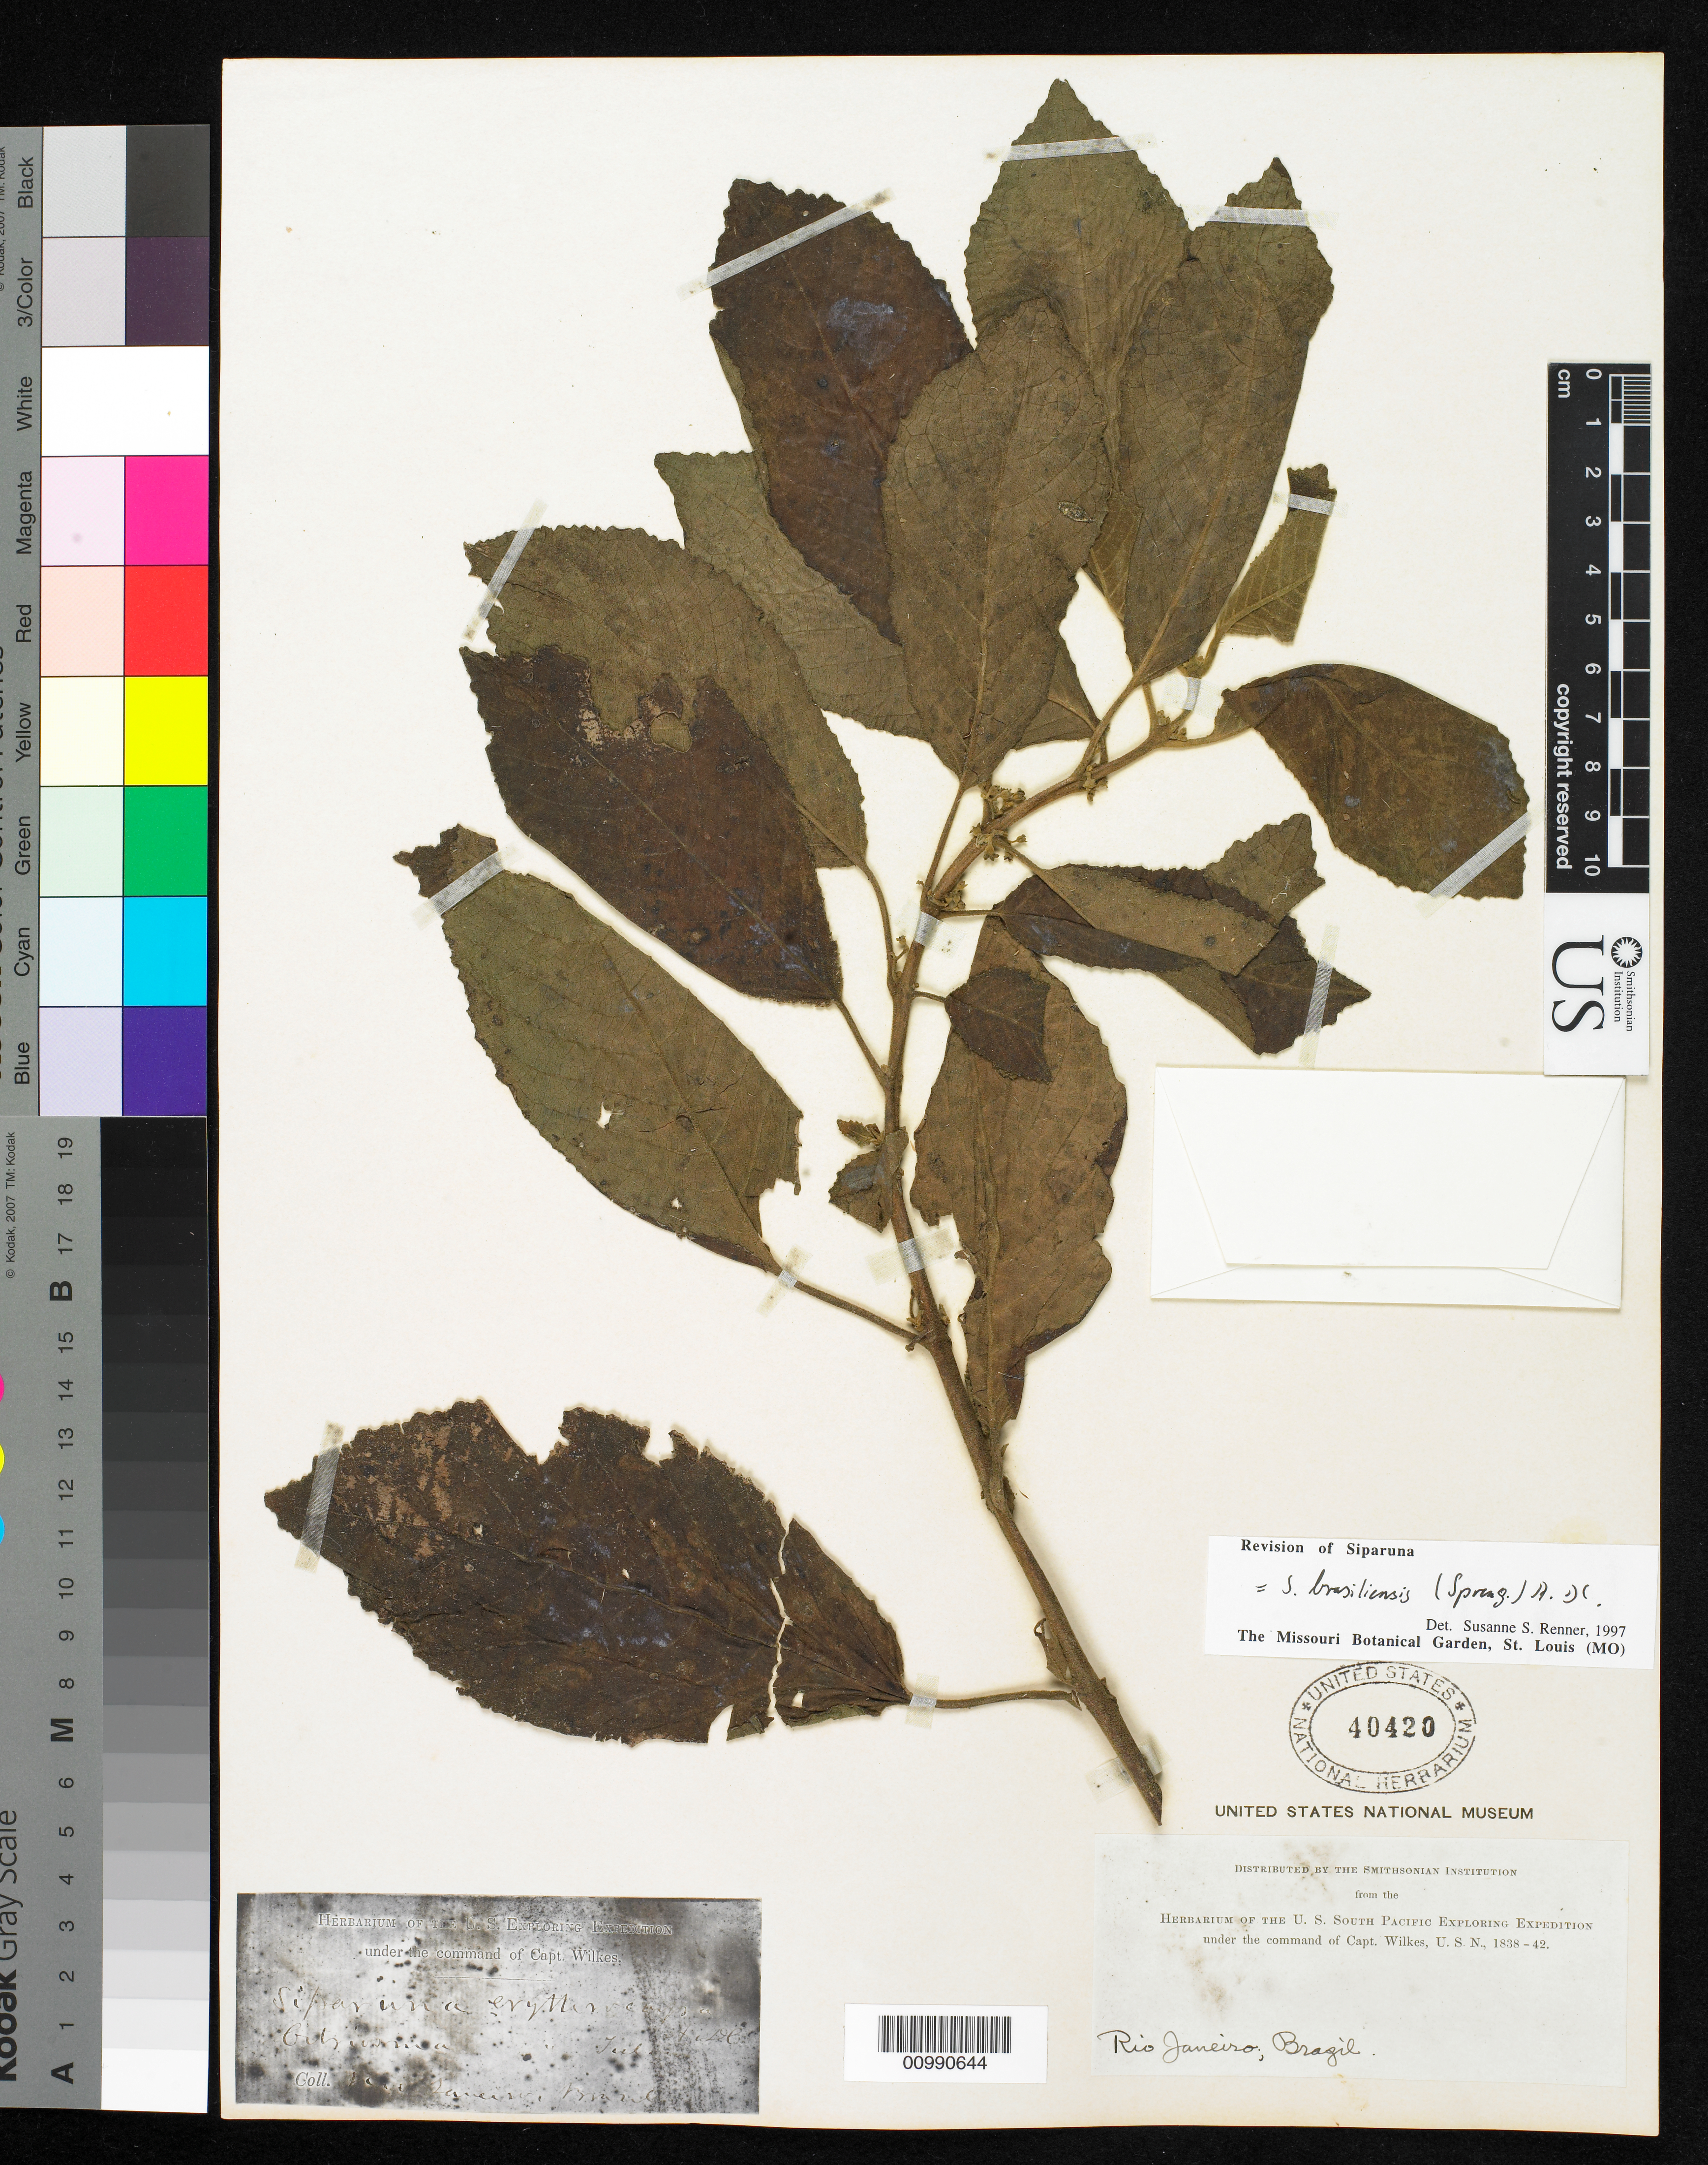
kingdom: Plantae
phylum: Tracheophyta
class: Magnoliopsida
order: Laurales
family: Siparunaceae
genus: Siparuna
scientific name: Siparuna brasiliensis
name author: (Spreng.) A. DC.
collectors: Wilkes Explor. Exped.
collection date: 1838/1842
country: Brazil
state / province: Rio de Janeiro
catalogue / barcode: US 40420